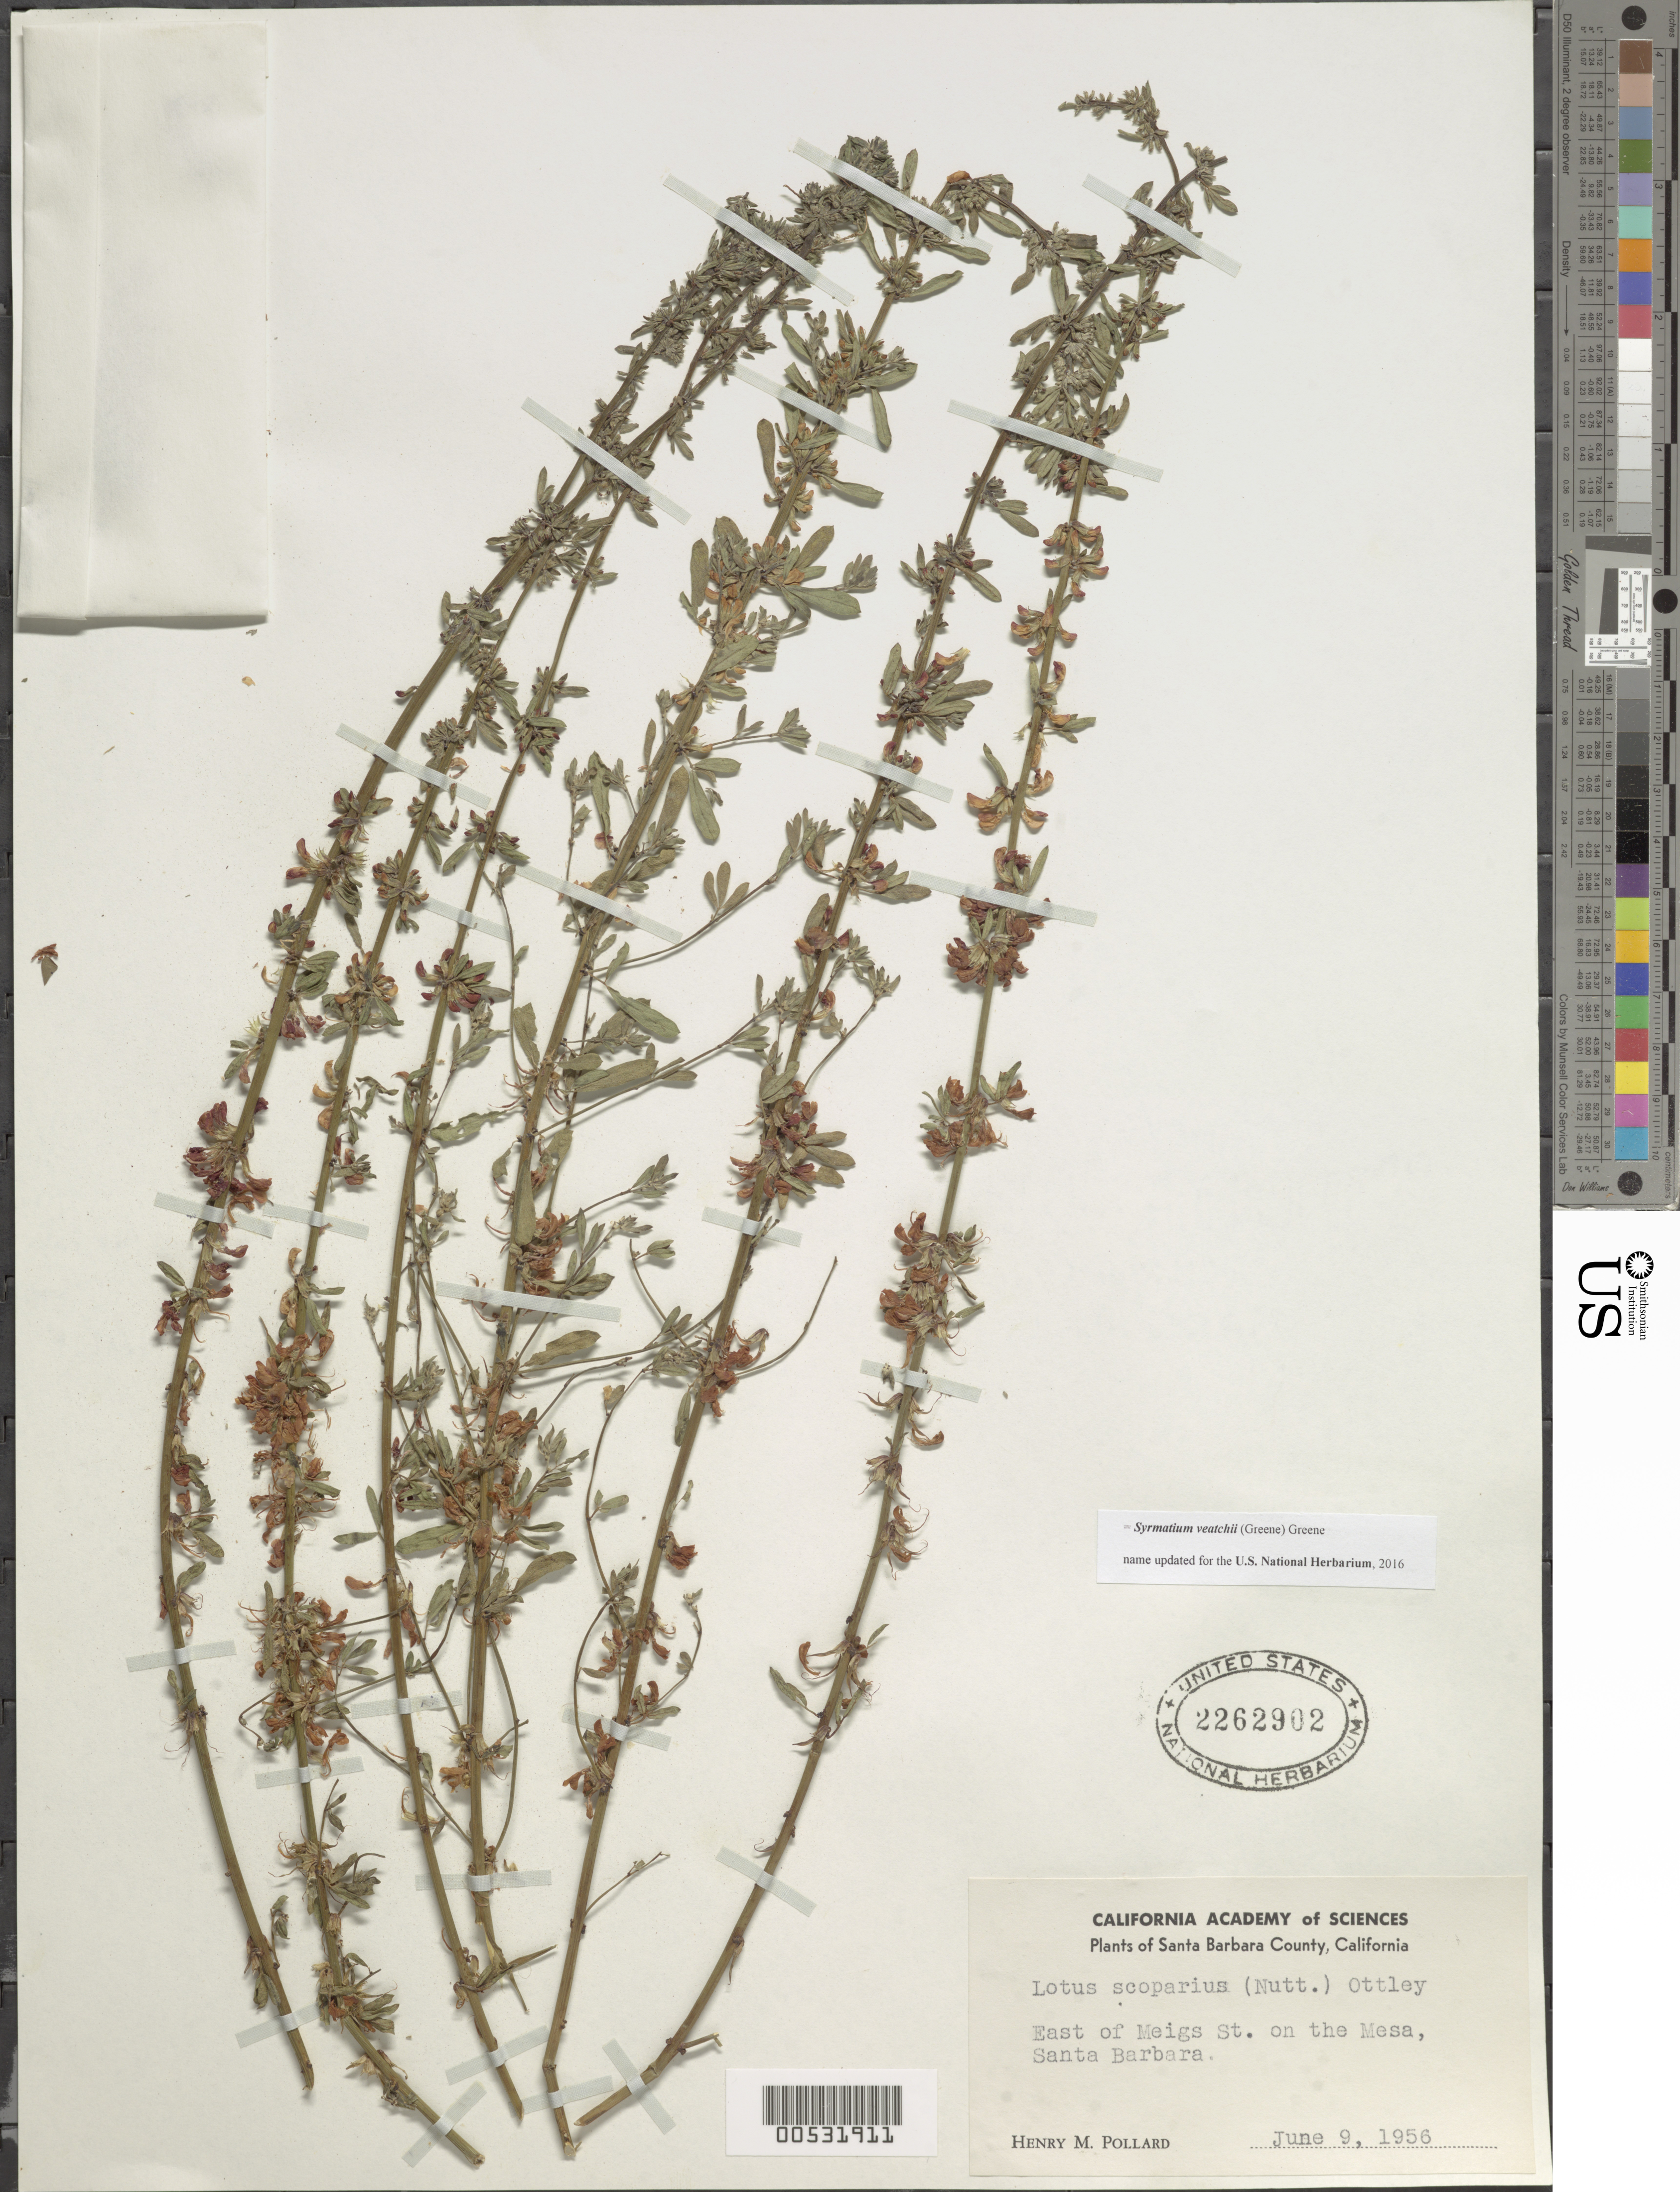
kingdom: Plantae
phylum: Tracheophyta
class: Magnoliopsida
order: Fabales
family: Fabaceae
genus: Syrmatium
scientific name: Syrmatium veatchii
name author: (Greene) Greene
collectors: H. M. Pollard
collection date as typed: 09 Jun 1956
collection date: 1956-06-09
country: United States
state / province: California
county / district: Santa Barbara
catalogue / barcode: US 2262902